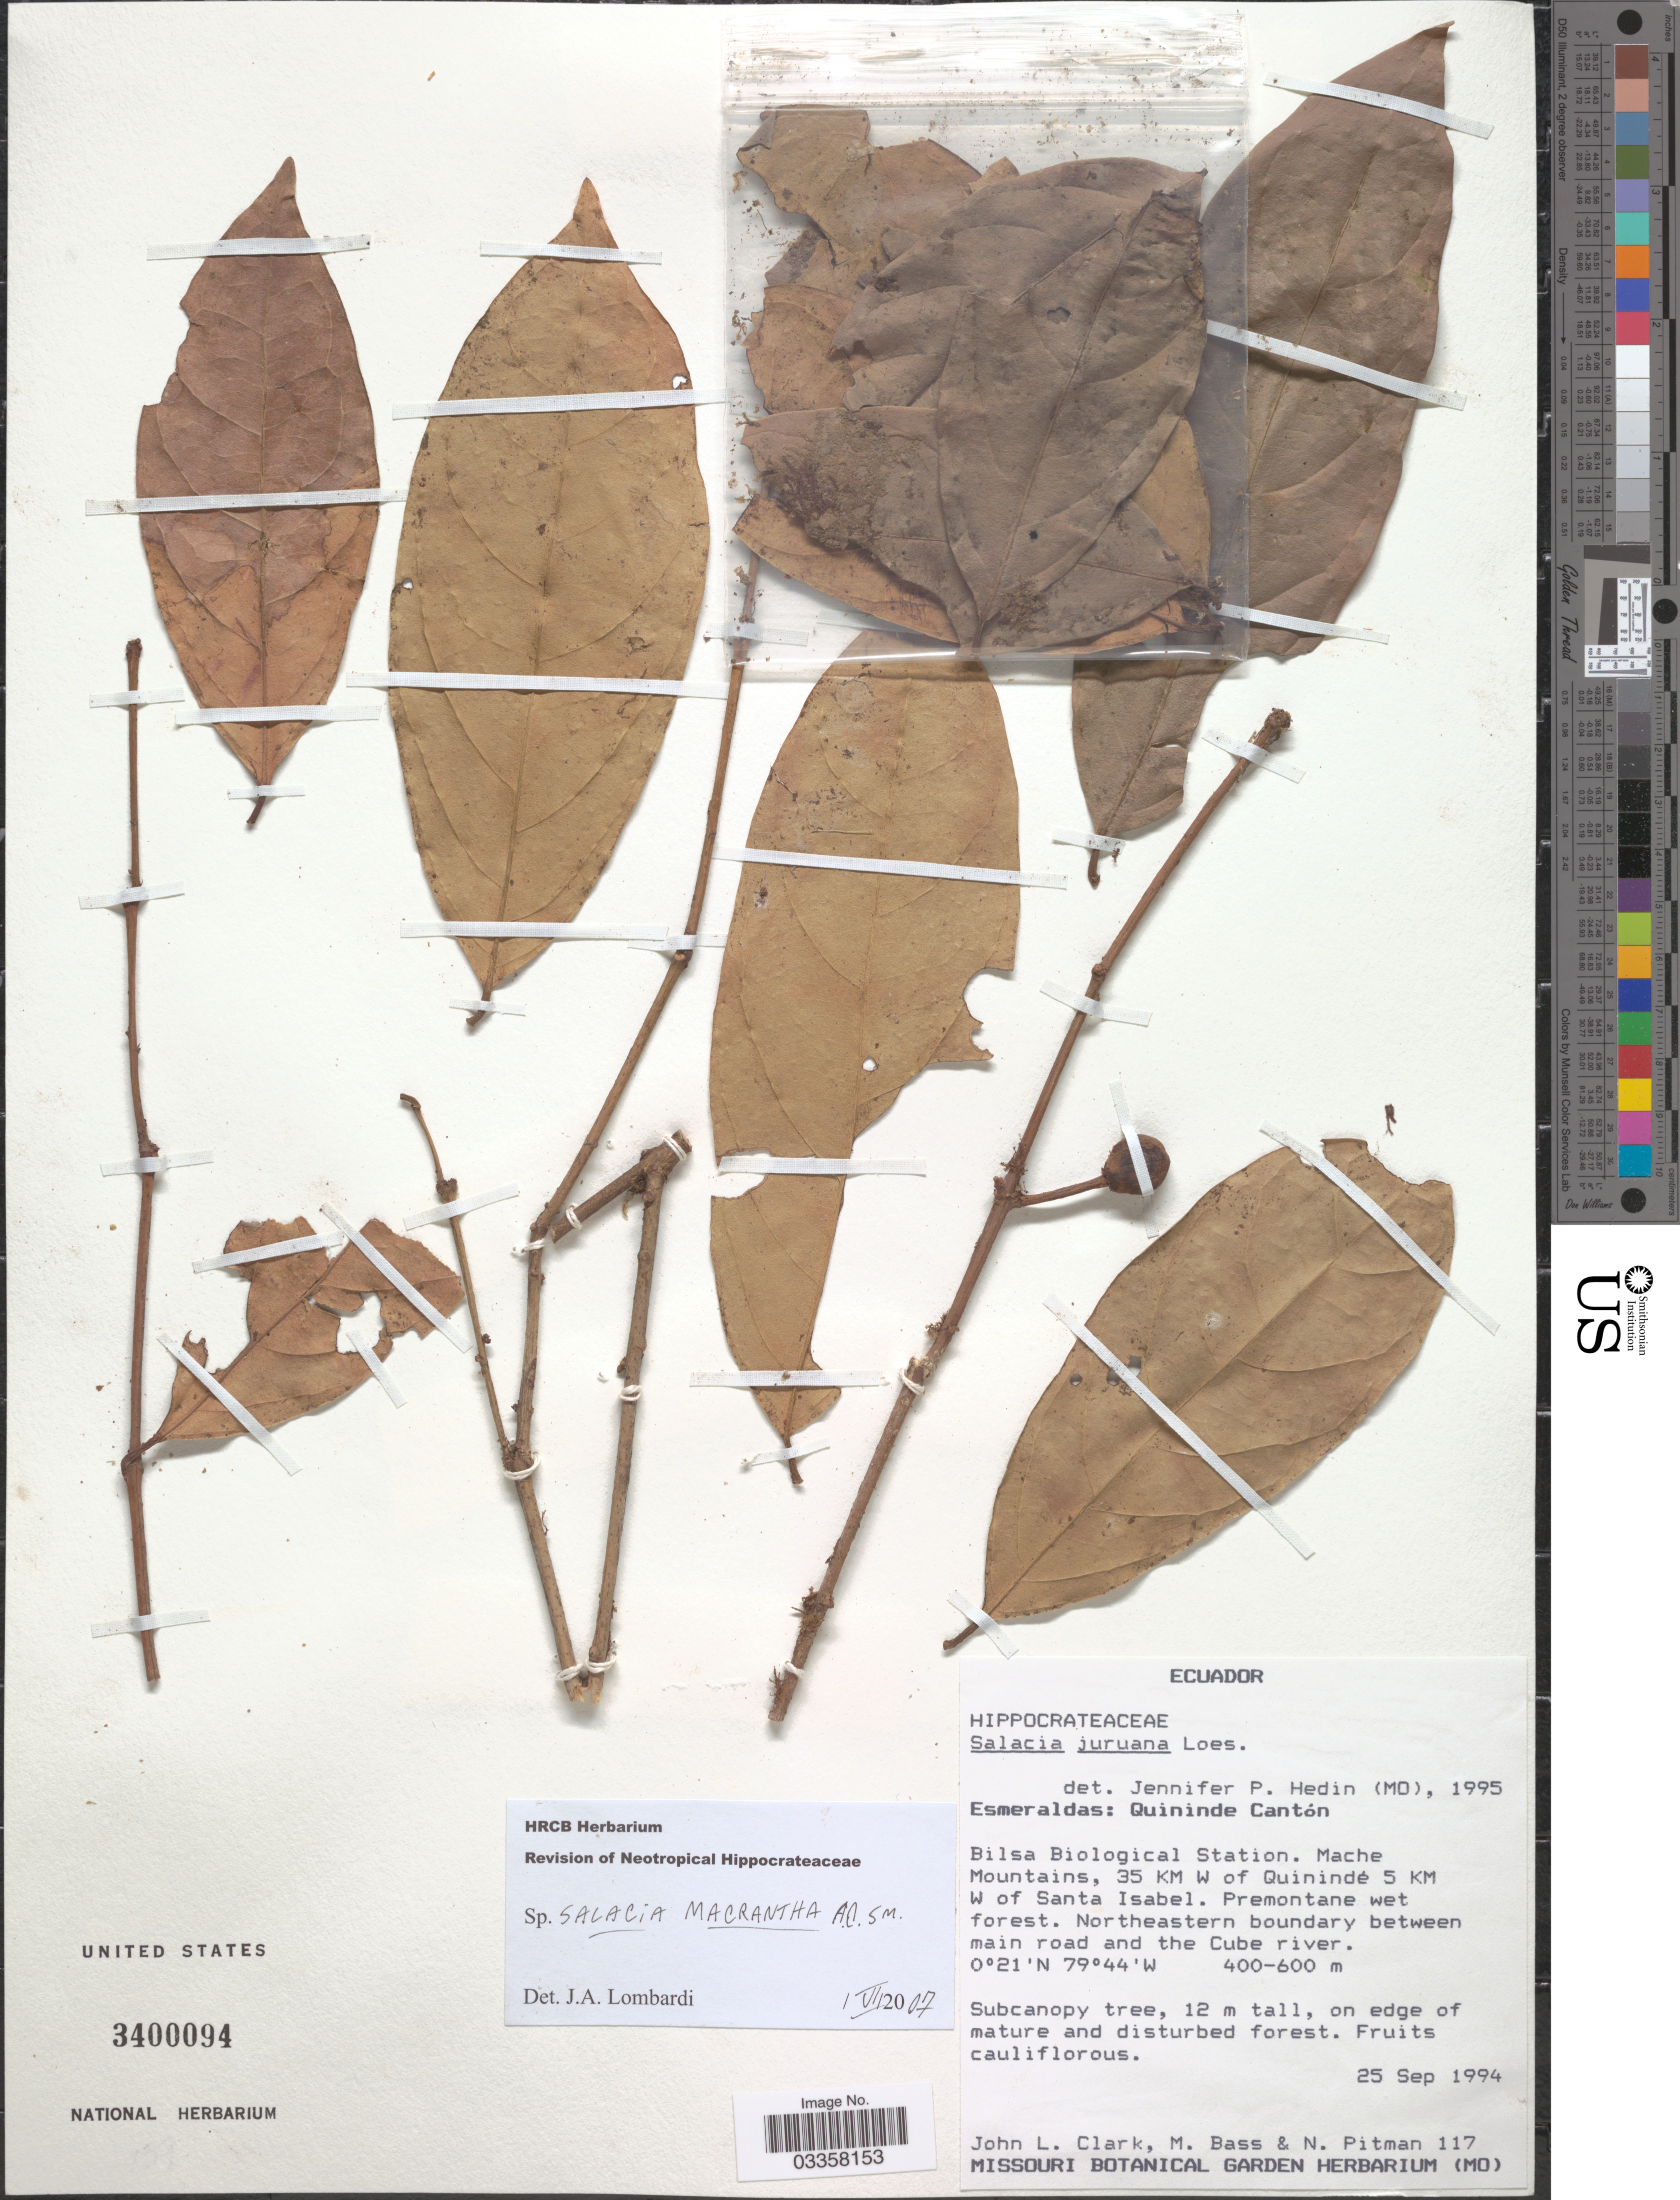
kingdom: Plantae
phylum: Tracheophyta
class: Magnoliopsida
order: Celastrales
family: Celastraceae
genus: Salacia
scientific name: Salacia macrantha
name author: A.C. Sm.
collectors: J. L. Clark, M. Bass & N. Pitman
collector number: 117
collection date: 1994-09-25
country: Ecuador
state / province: Esmeraldas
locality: Quininde Cantón, Bilsa Biological Station. Mache Mountains, 35 KM W of Quindindé 5 KM W of Santa Isabel. Northeastern boundary between main road on the Cubre river.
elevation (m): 400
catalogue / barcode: US 3400094